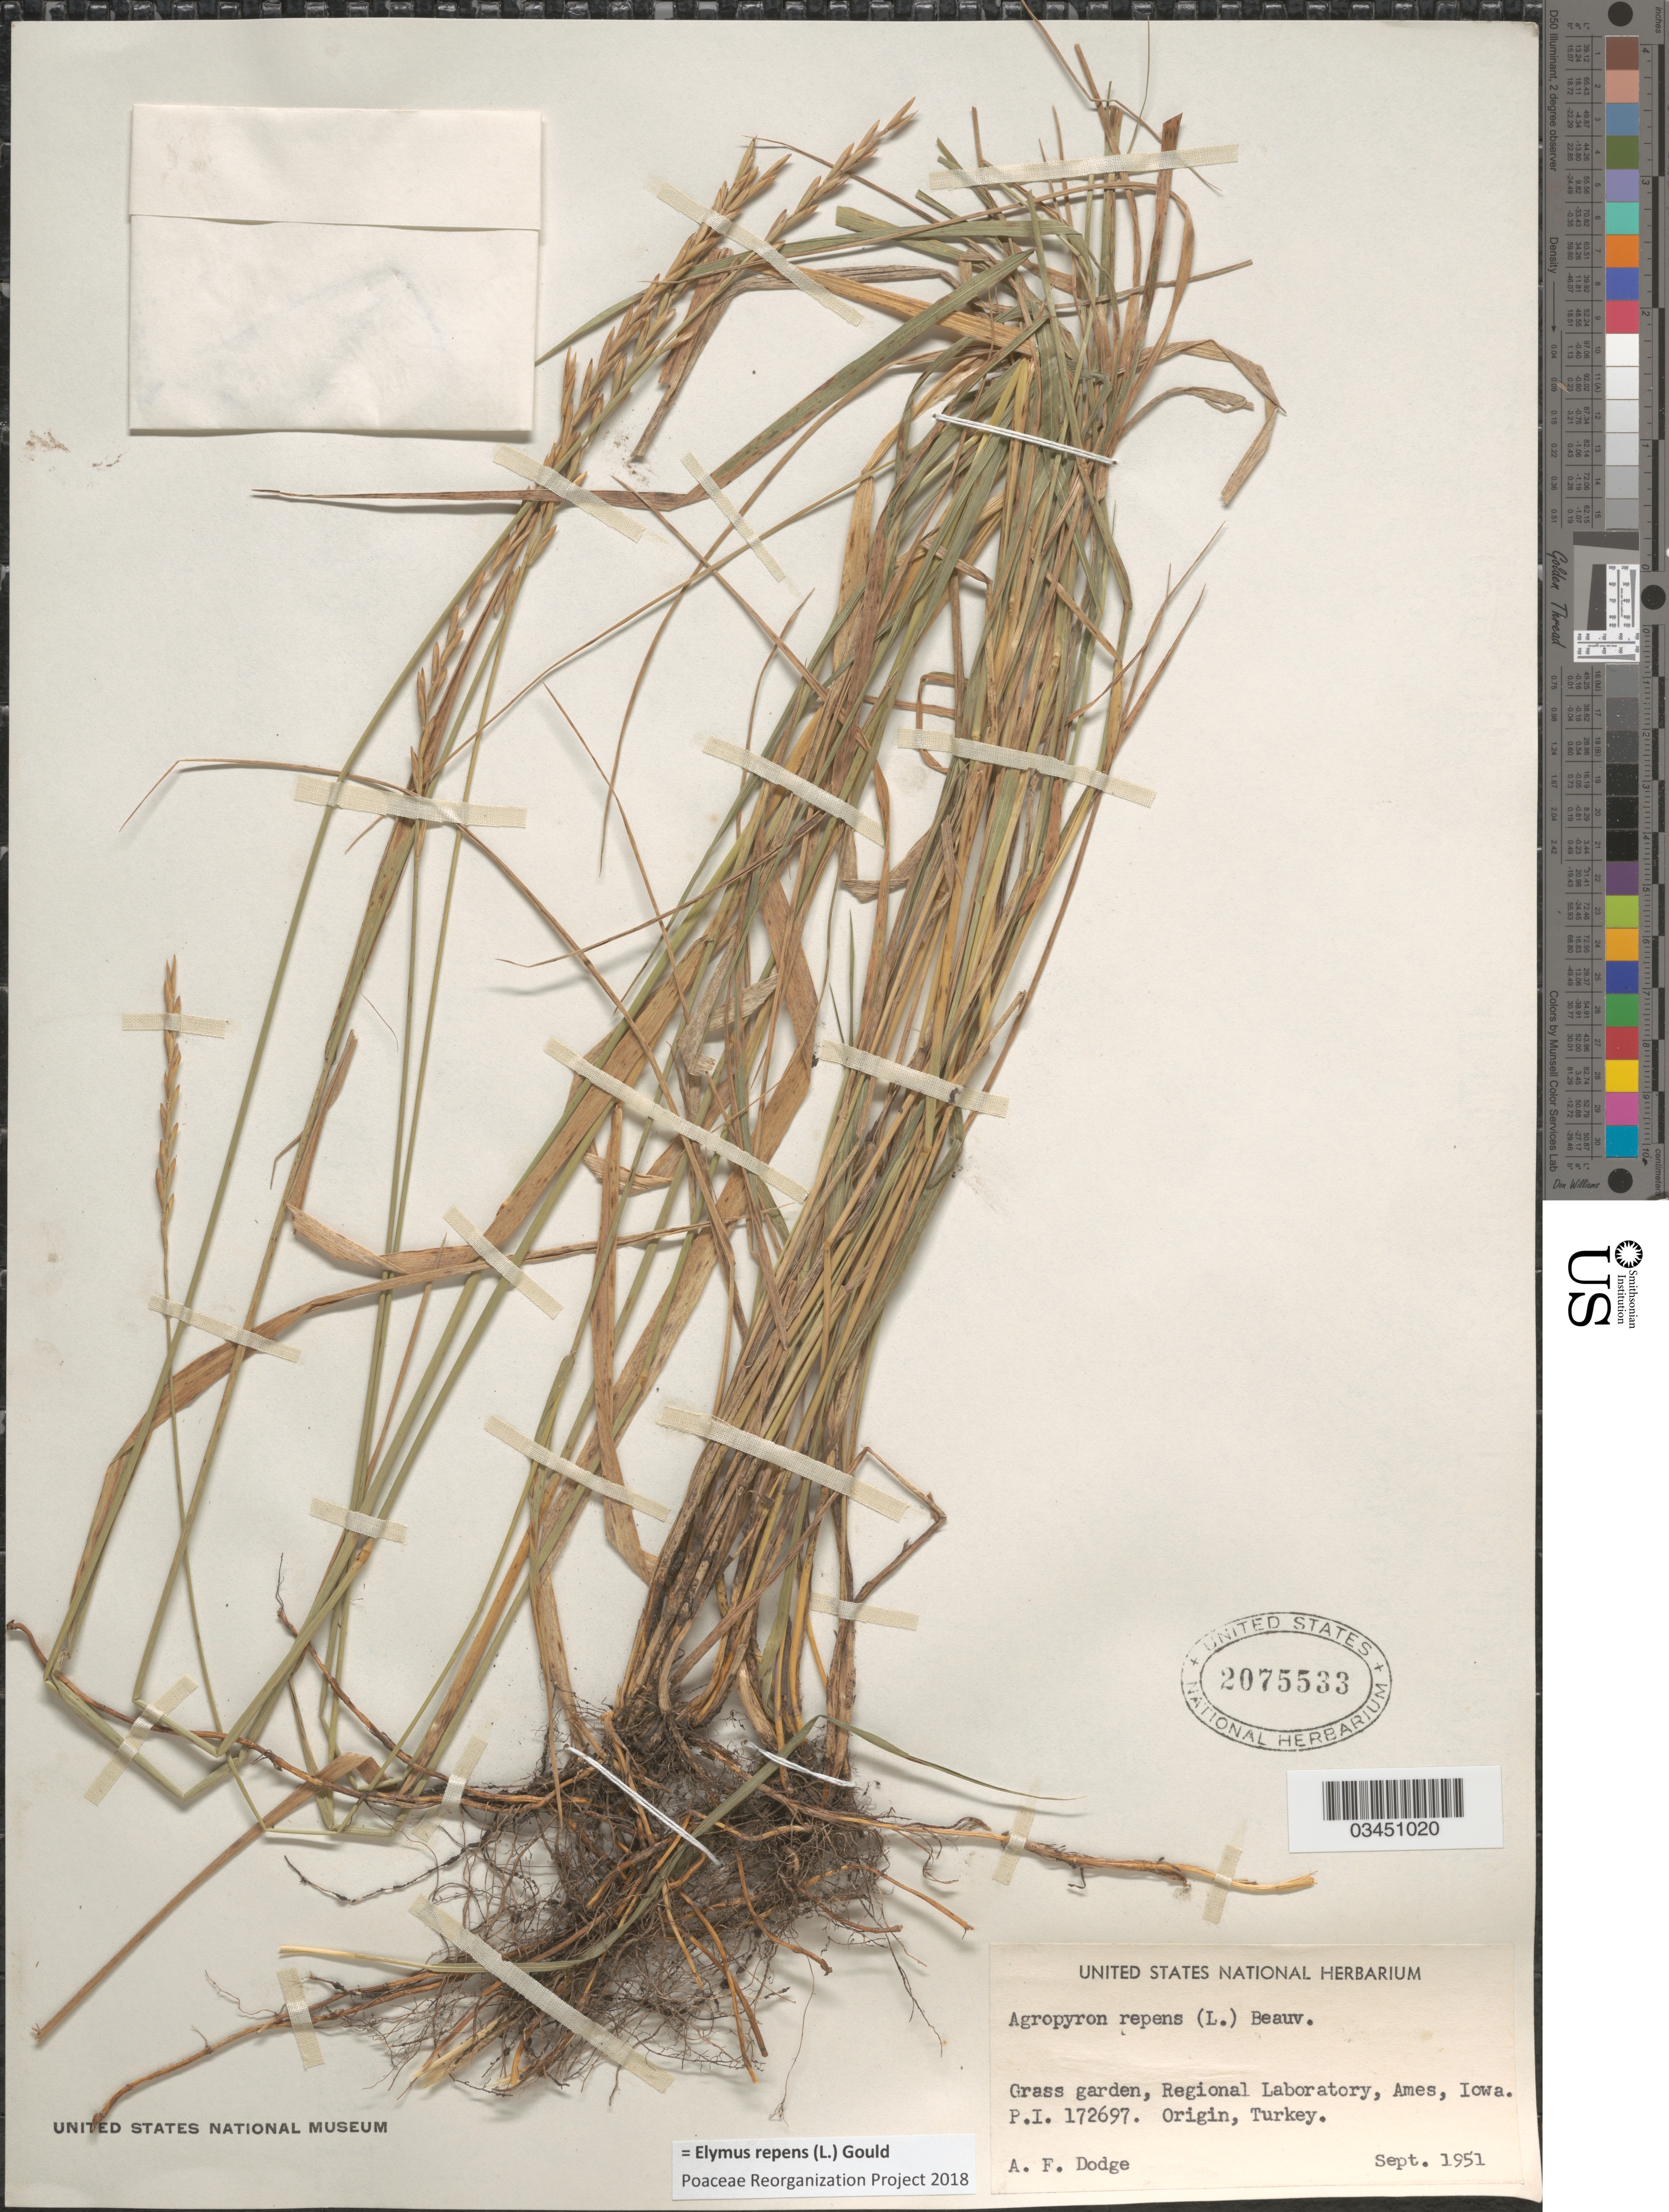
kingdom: Plantae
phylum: Tracheophyta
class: Liliopsida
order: Poales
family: Poaceae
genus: Elymus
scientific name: Elymus repens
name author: (L.) Gould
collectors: A. Dodge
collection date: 1951-09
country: United States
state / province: Iowa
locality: Grass garden, Regional Laboratory, Ames.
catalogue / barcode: US 2075533